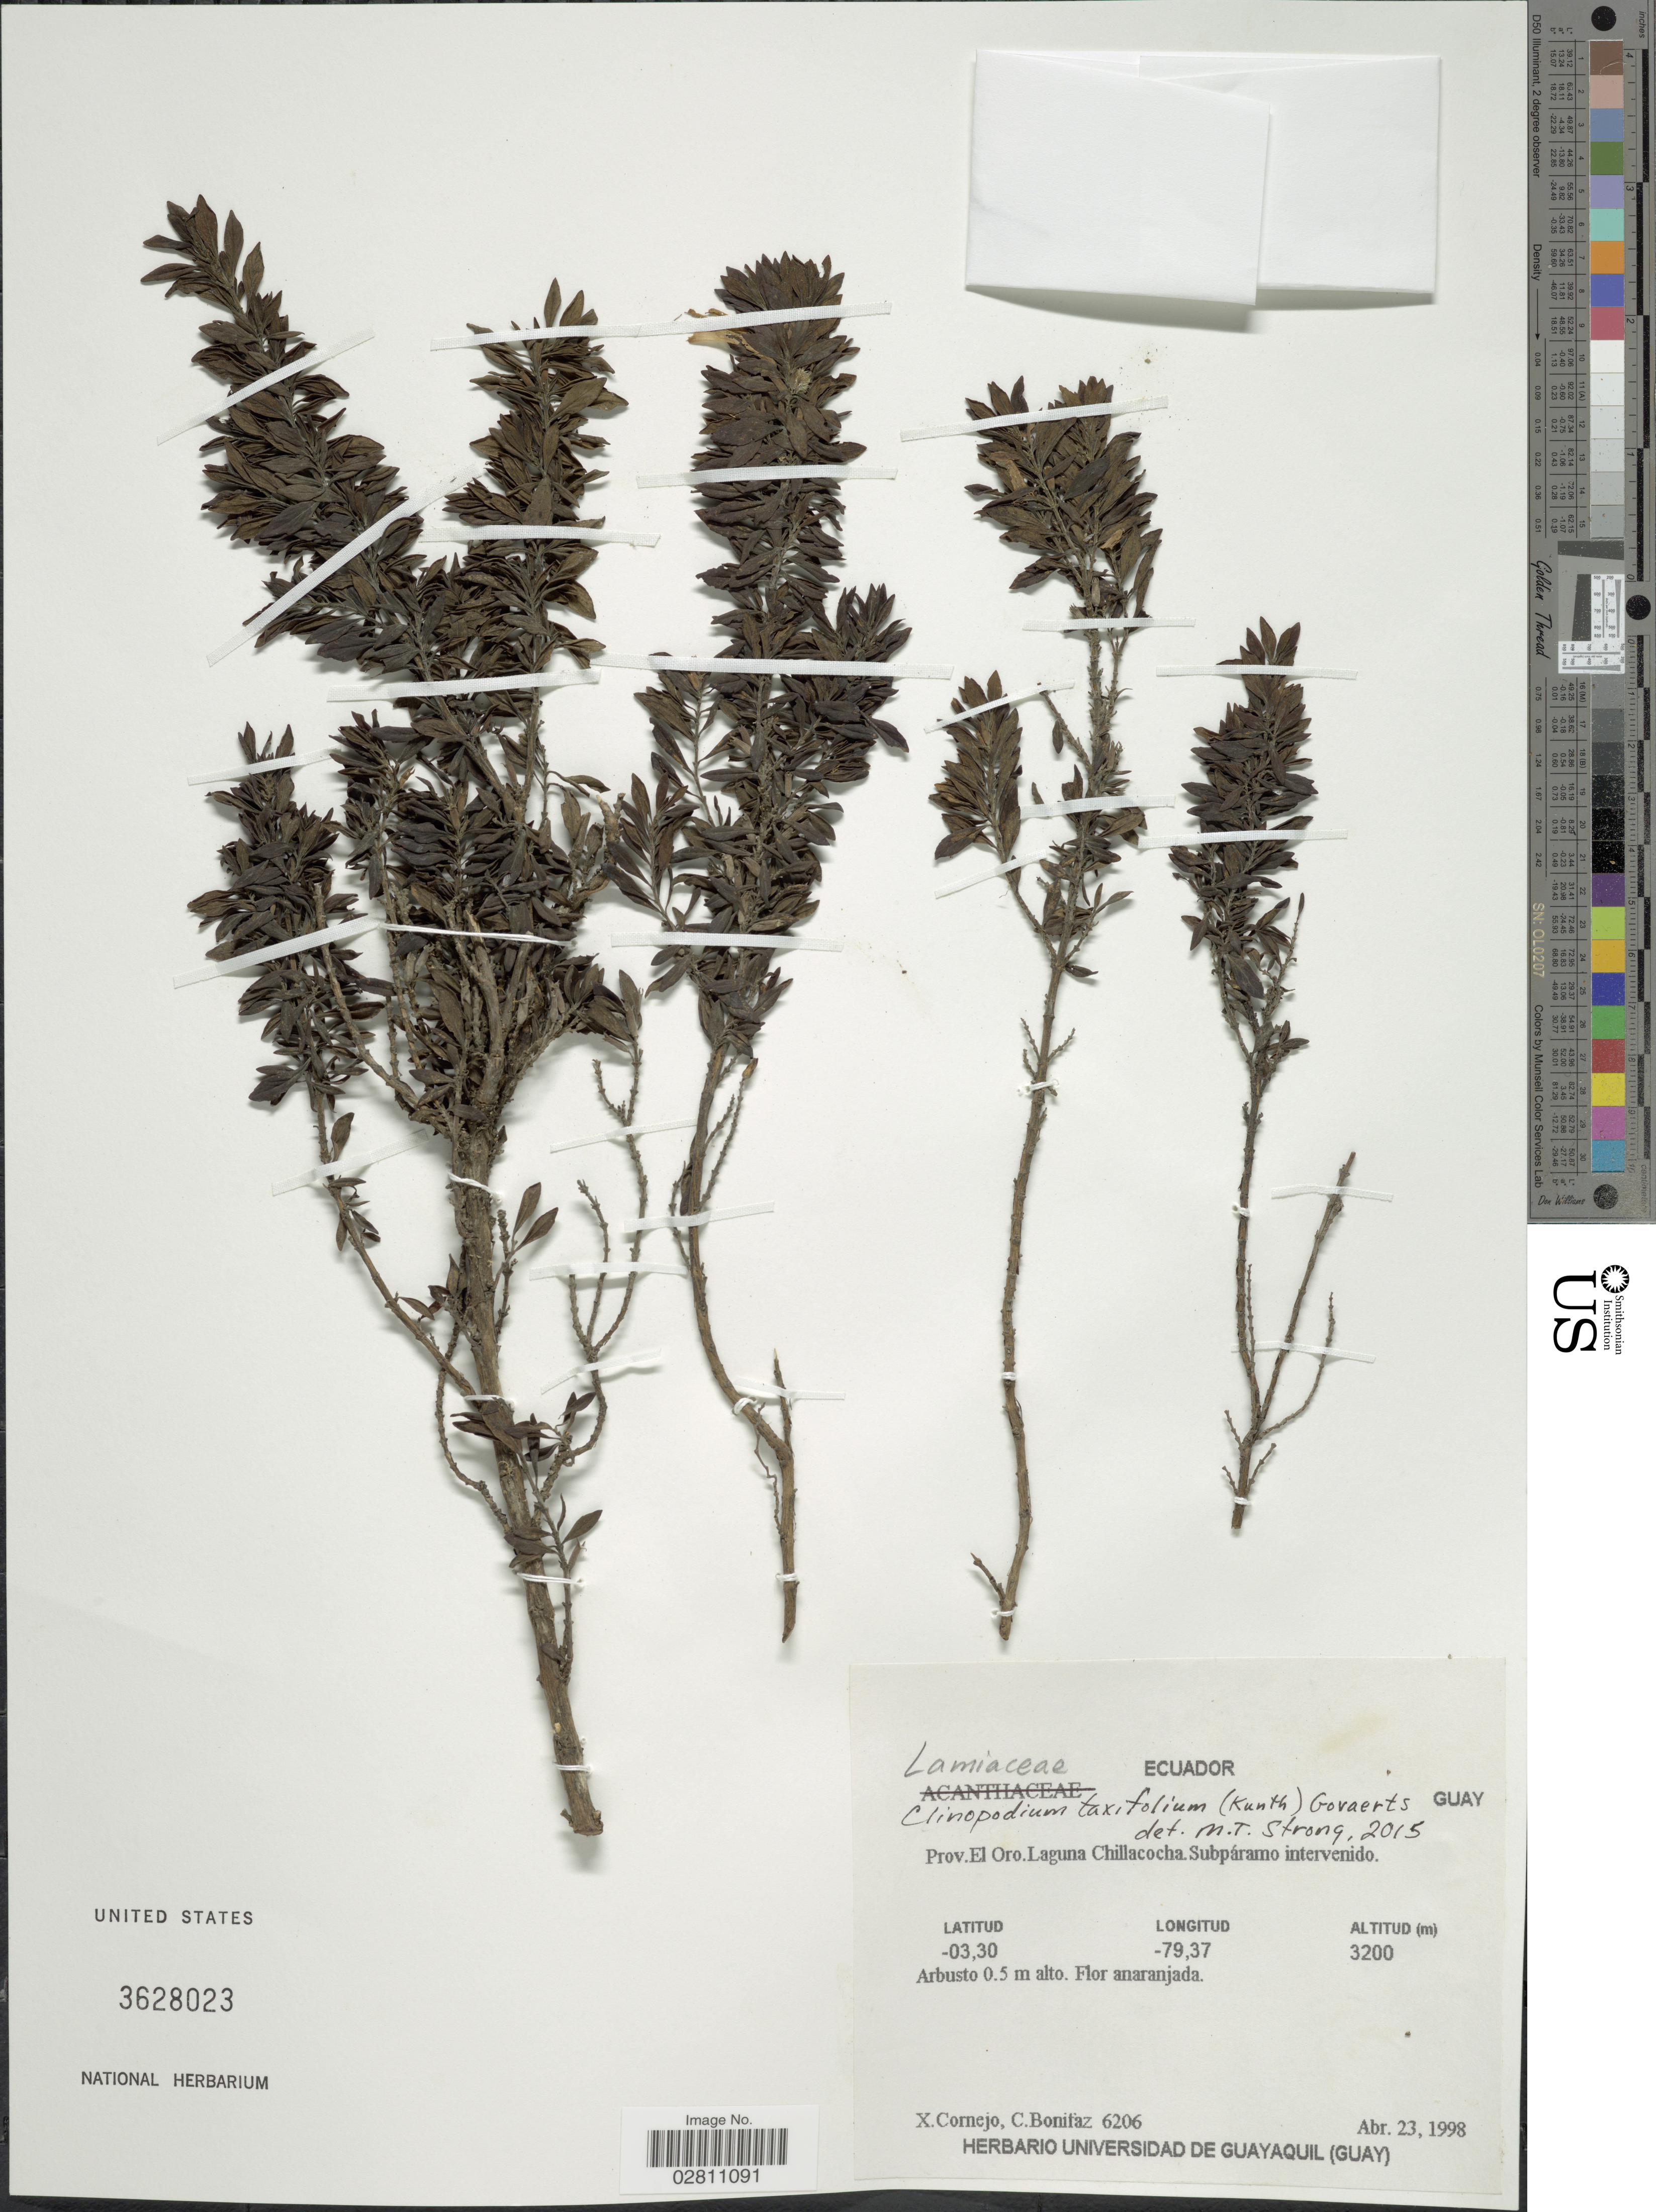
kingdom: Plantae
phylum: Tracheophyta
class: Magnoliopsida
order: Lamiales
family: Lamiaceae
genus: Clinopodium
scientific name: Clinopodium taxifolium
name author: (Kunth) Govaerts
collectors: X. F. Cornejo & C. Bonifaz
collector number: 6206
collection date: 1998-04-23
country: Ecuador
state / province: El Oro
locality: Prov. El Oro, Laguna Chillacocha, Subpáramo intervenido.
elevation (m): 3200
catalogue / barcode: US 3628023